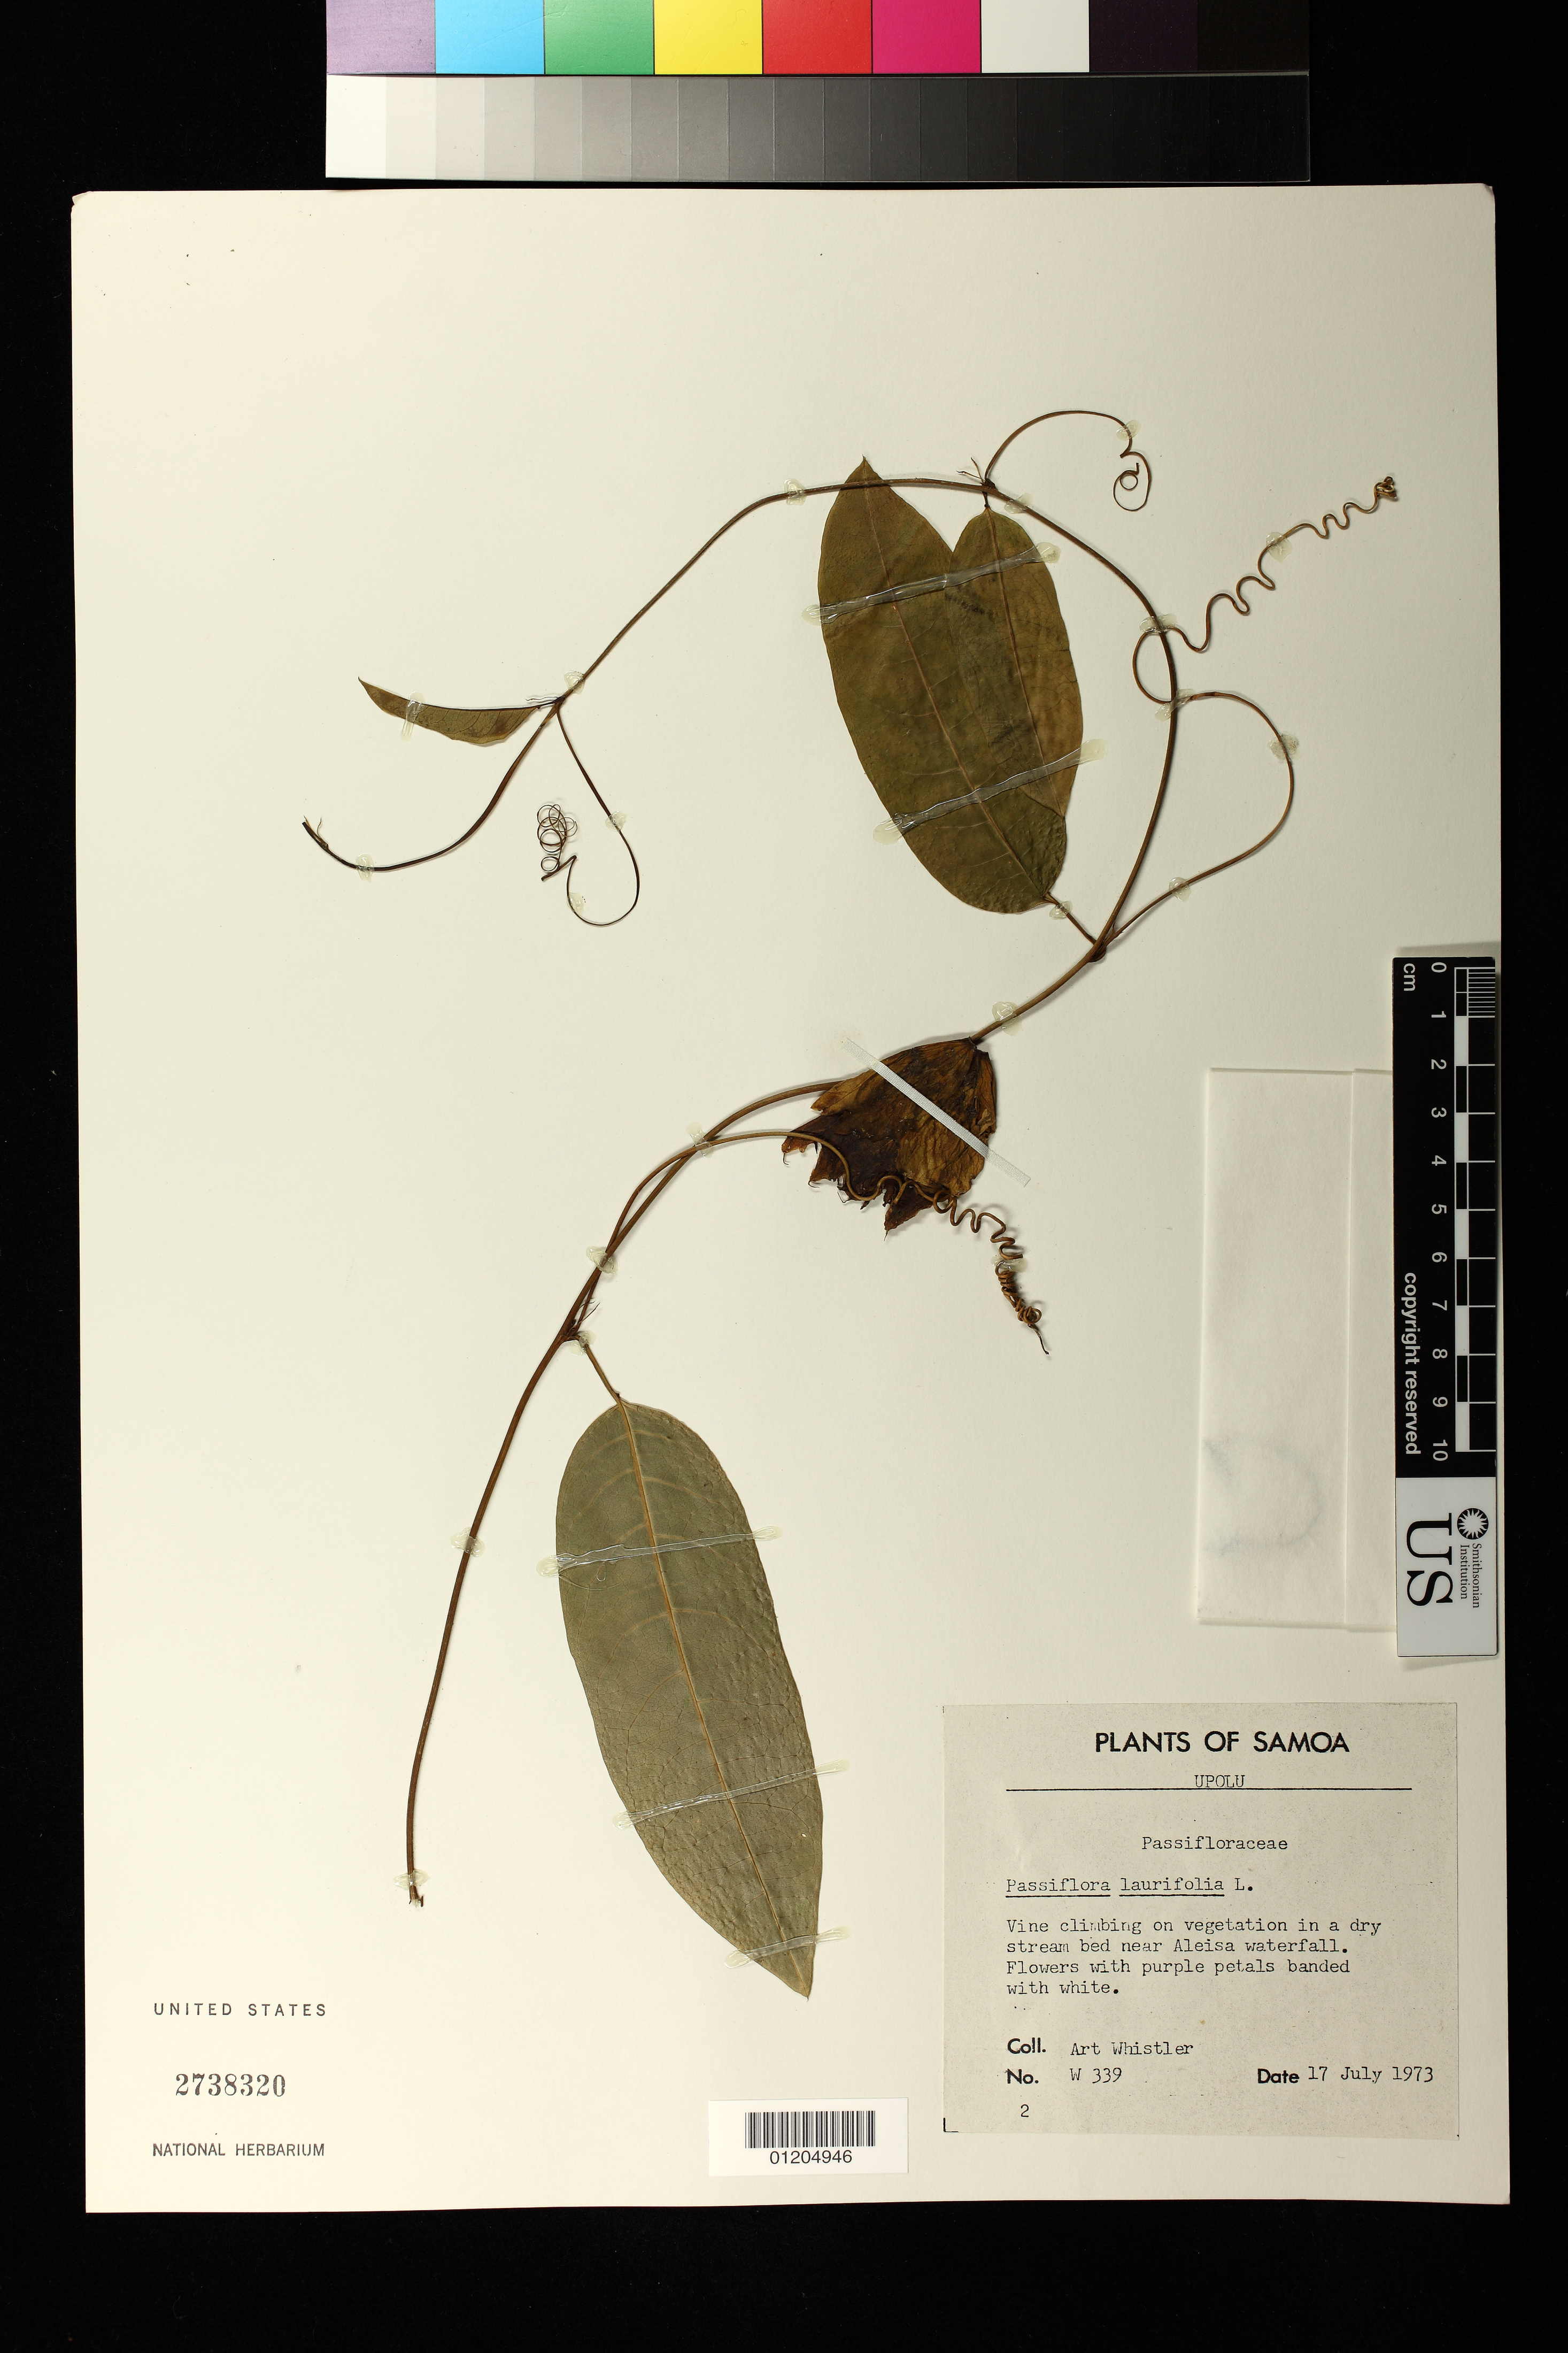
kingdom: Plantae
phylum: Tracheophyta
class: Magnoliopsida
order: Malpighiales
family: Passifloraceae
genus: Passiflora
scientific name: Passiflora laurifolia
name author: L.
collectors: A. Whistler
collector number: W 339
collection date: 1973-07-17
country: Samoa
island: Upolu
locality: dry stream bed near Aleisa waterfall.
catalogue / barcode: US 2738320